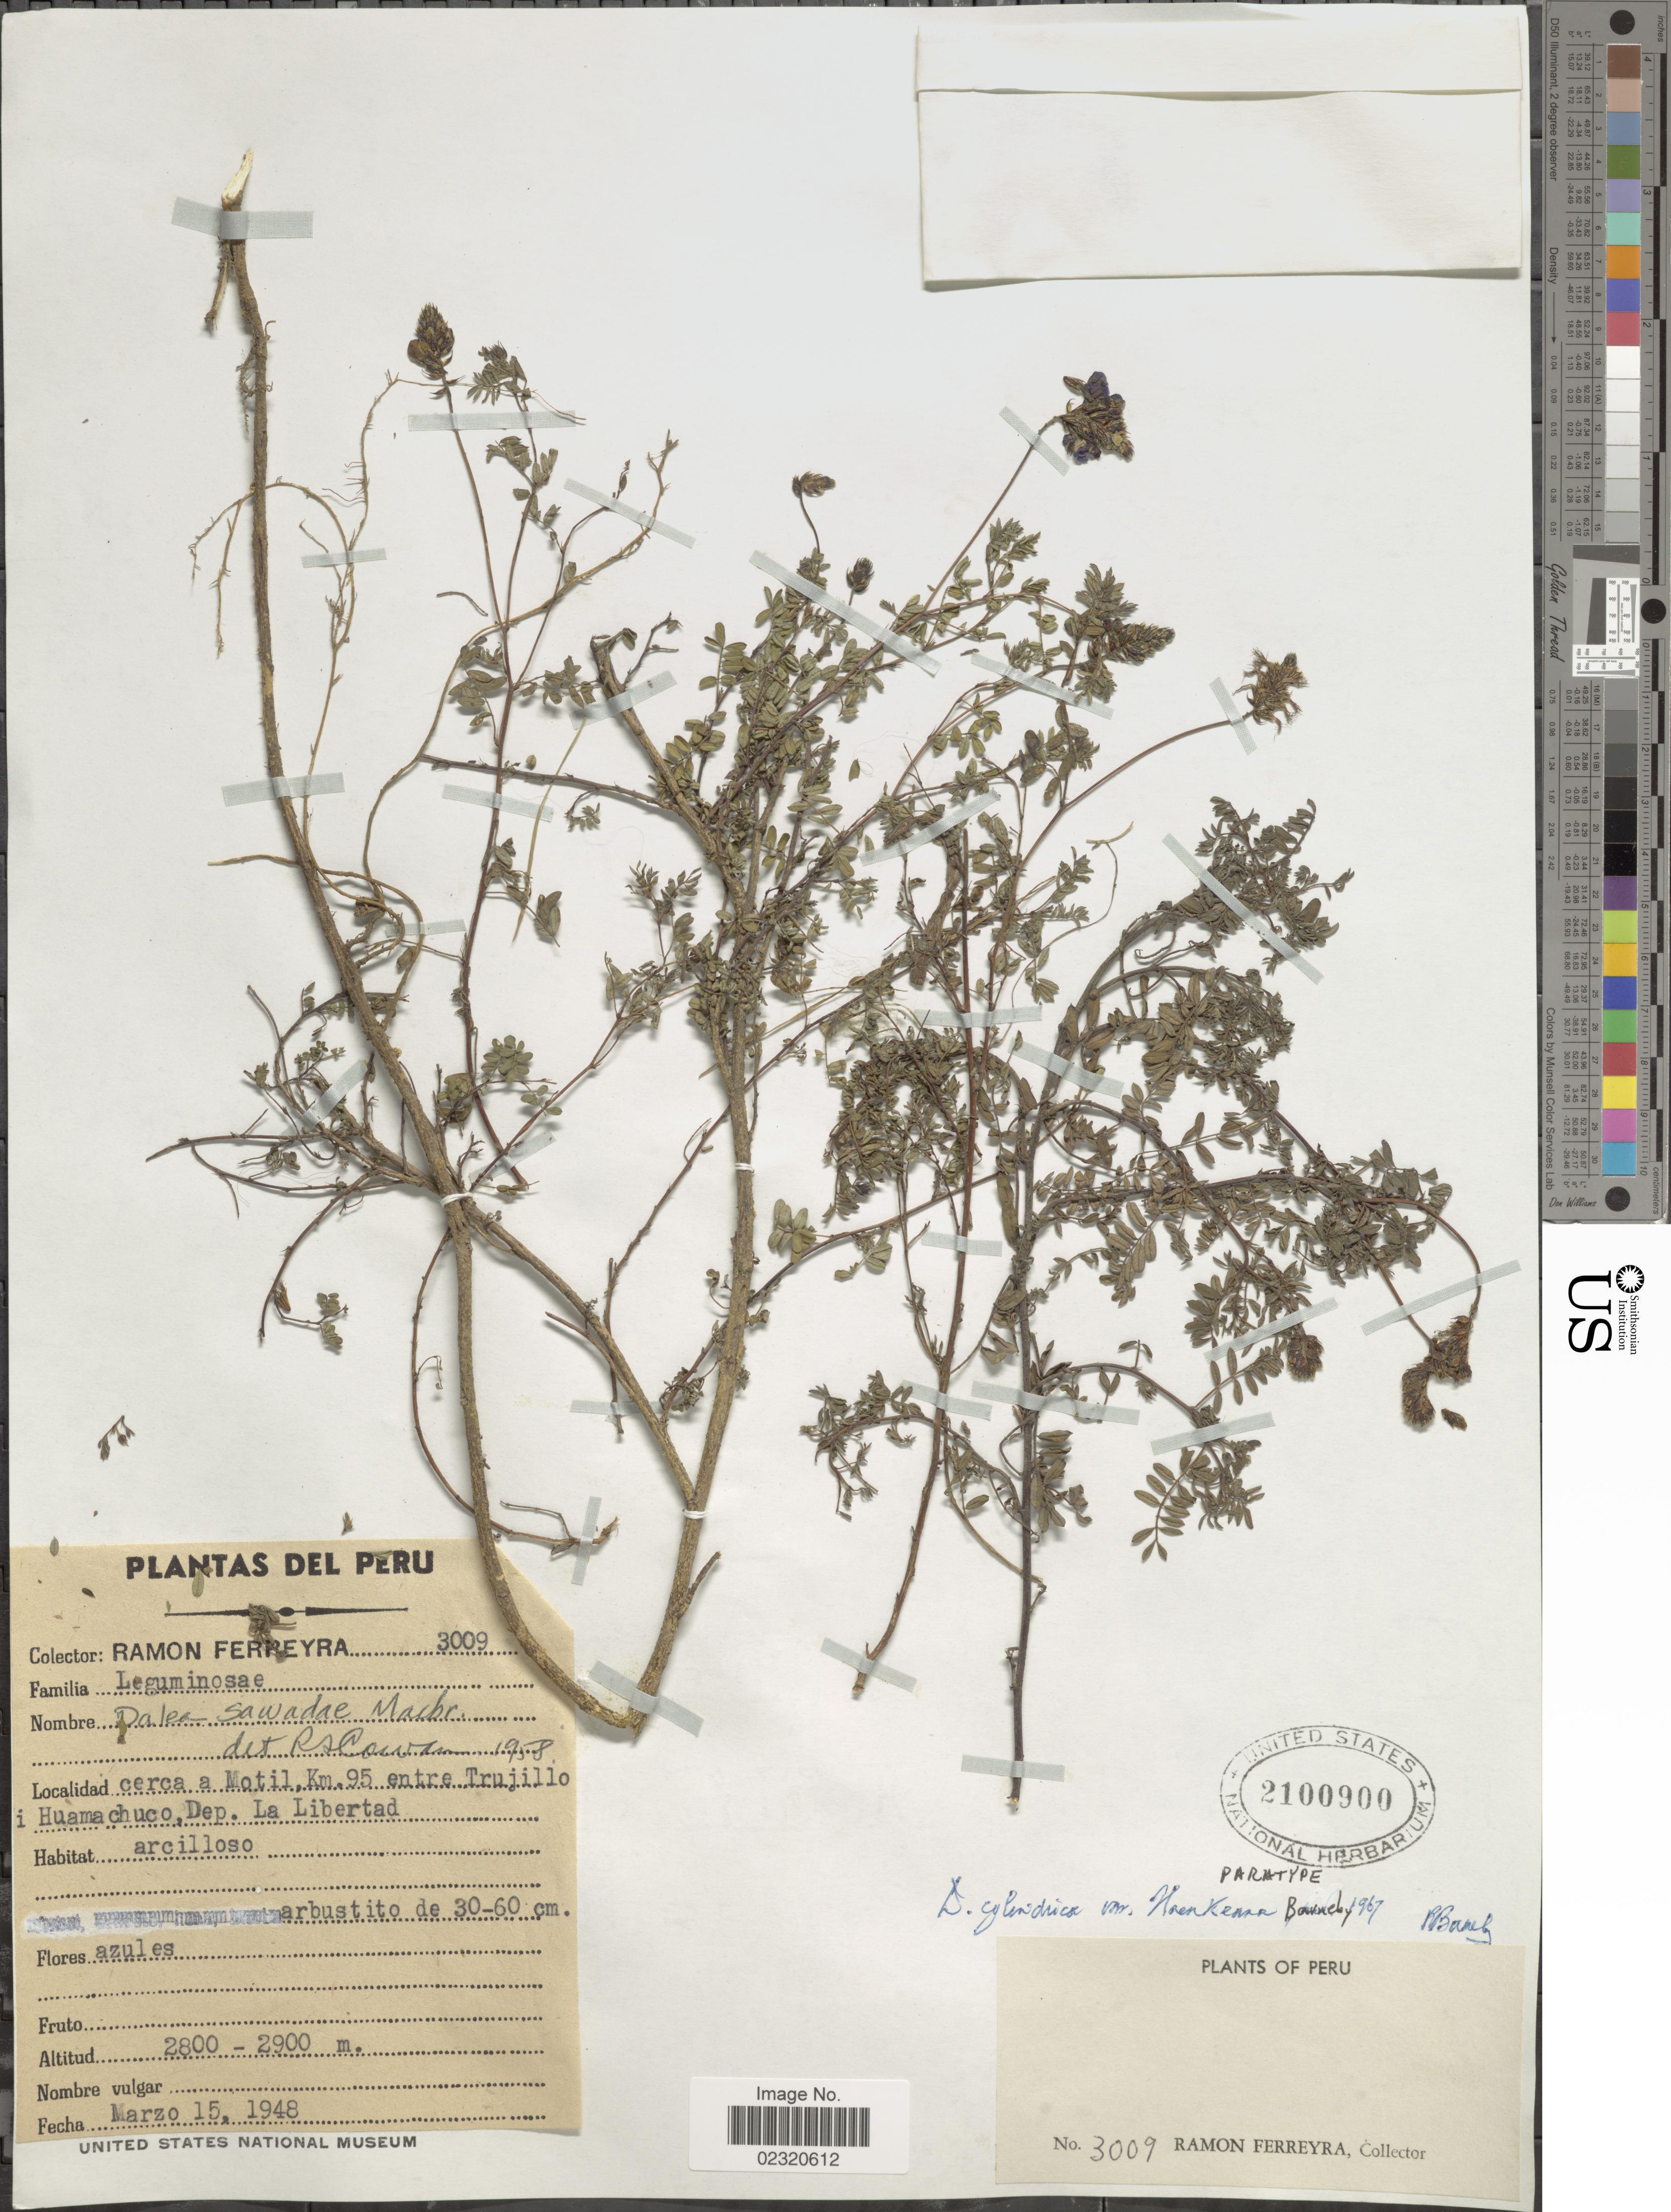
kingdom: Plantae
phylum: Tracheophyta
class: Magnoliopsida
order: Fabales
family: Fabaceae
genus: Dalea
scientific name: Dalea cylindrica var. haenkeana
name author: Barneby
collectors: R. A. Ferreyra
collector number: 3009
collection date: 1948-03-15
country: Peru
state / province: La Libertad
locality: Cerca a Motil Km, 95 entre Trujillo i Huamachuco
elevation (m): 2800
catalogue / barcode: US 2100900